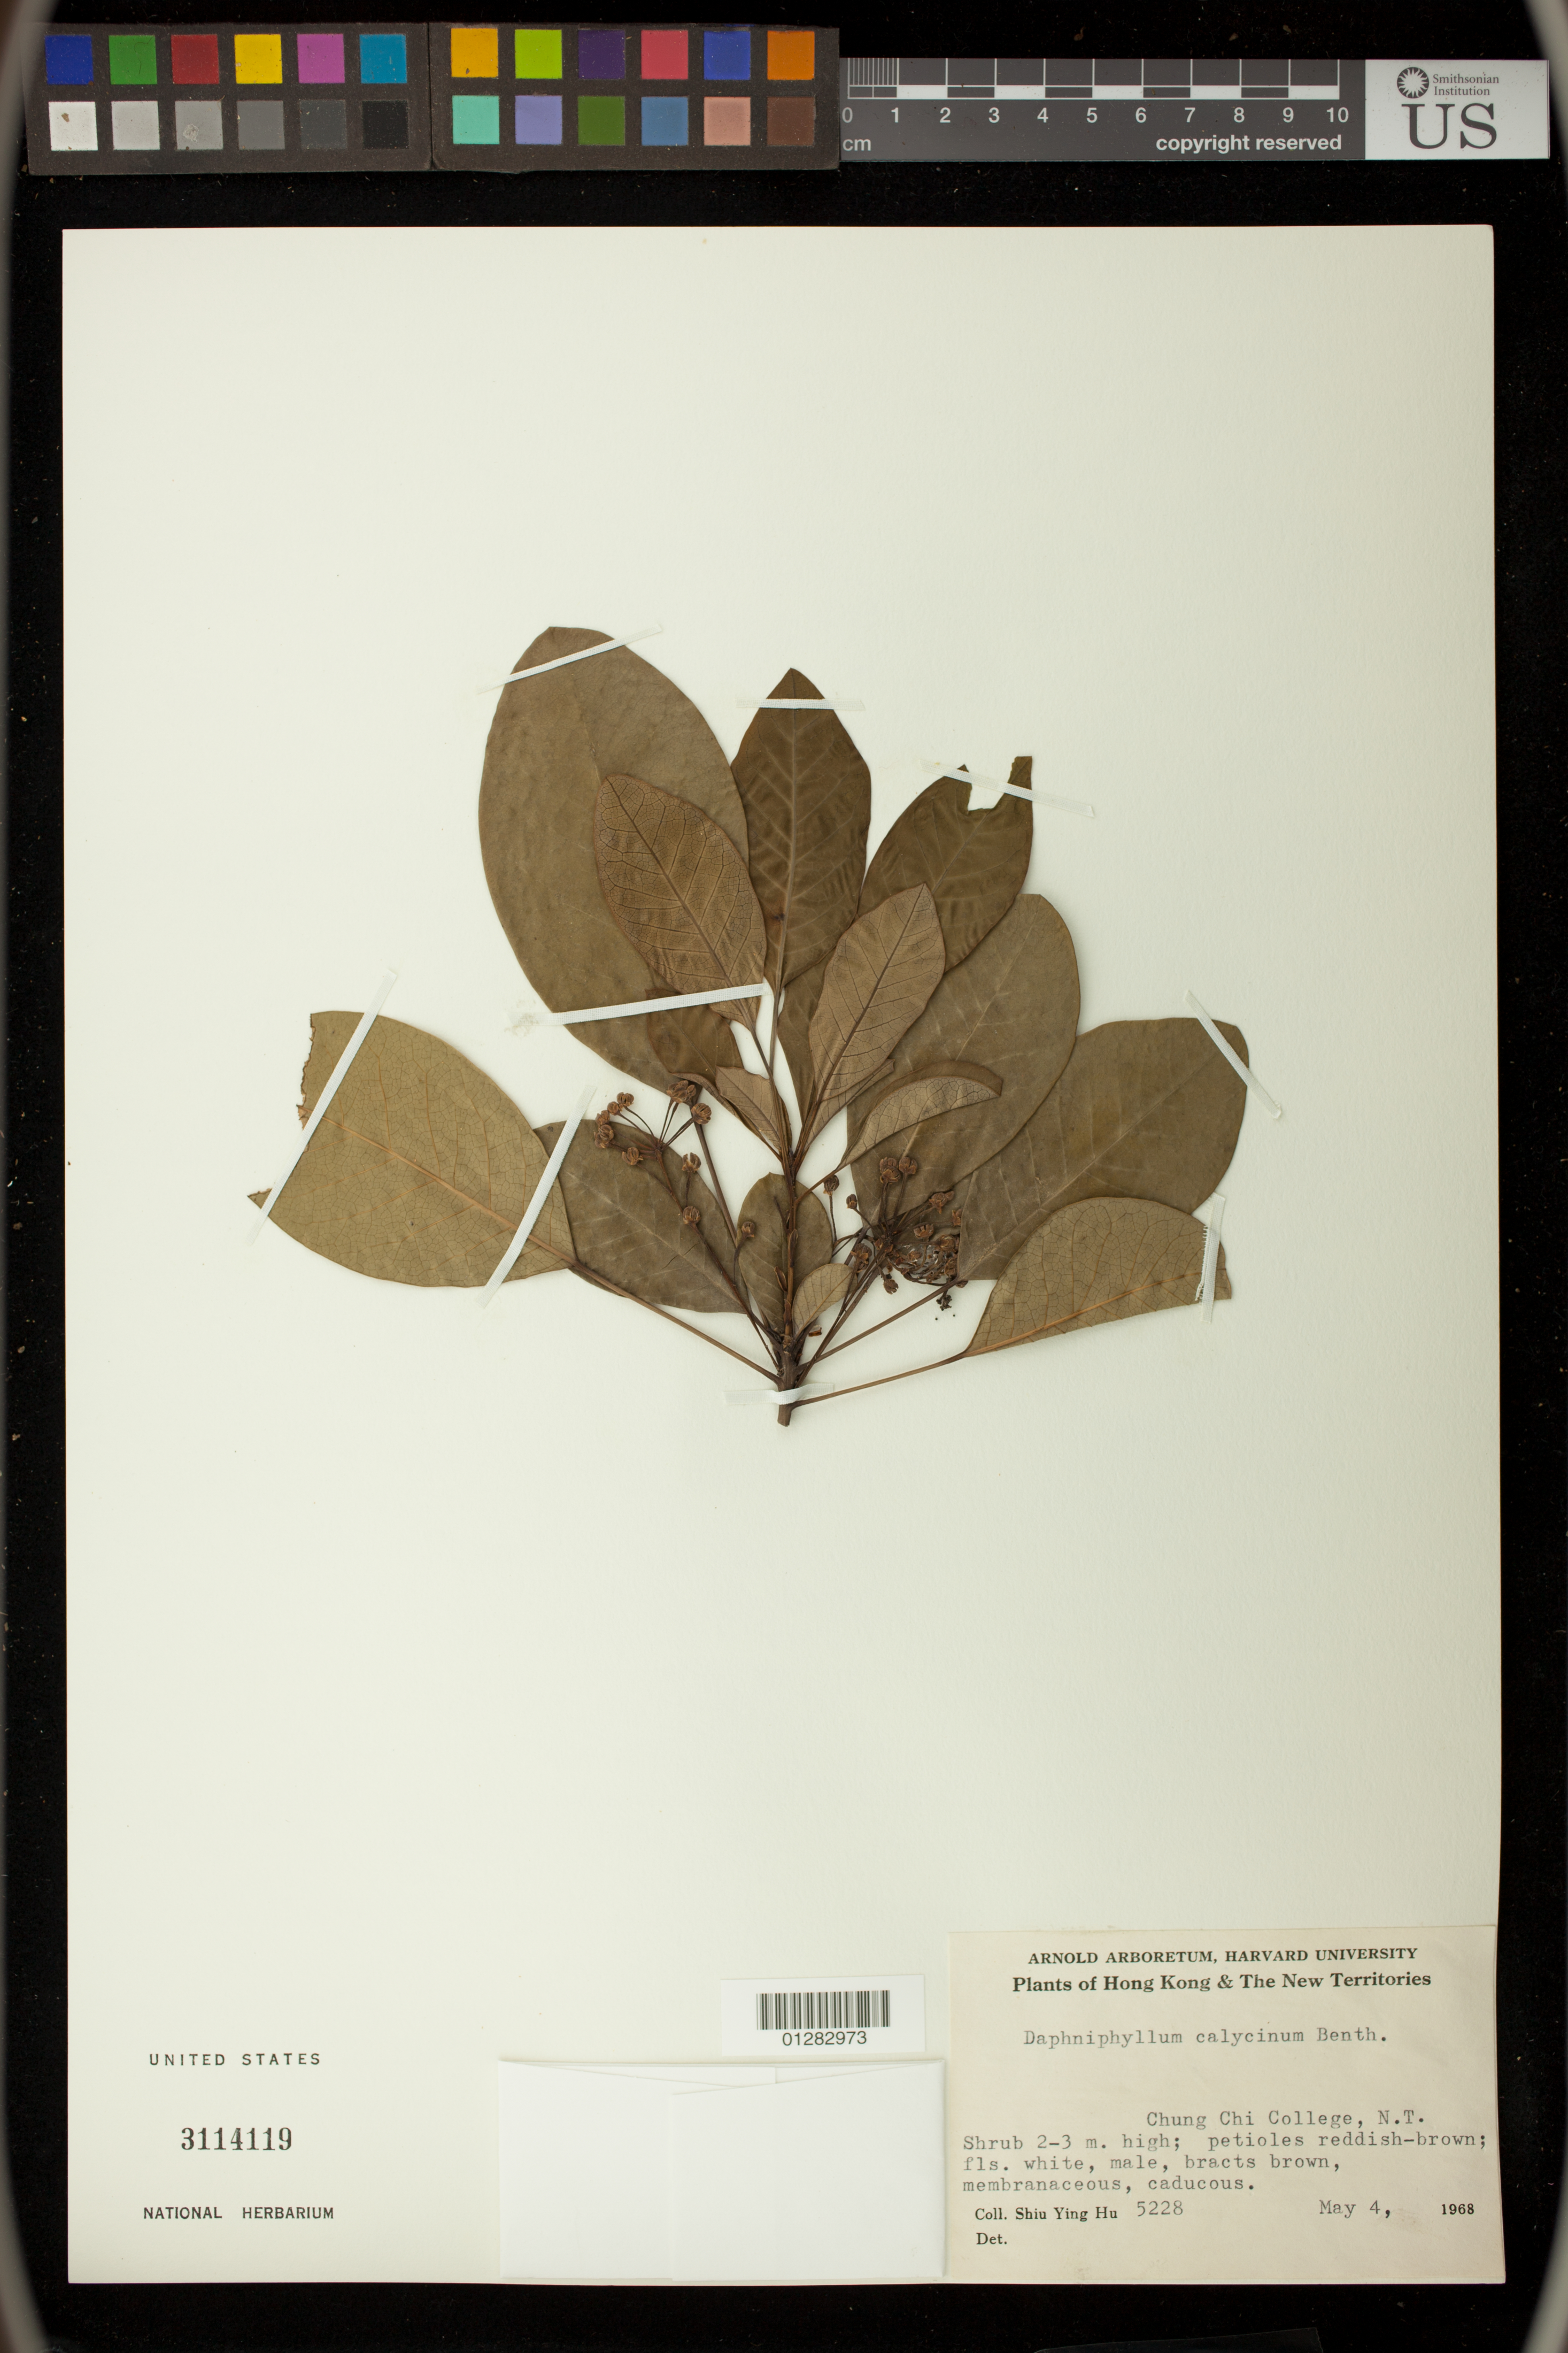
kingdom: Plantae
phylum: Tracheophyta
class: Magnoliopsida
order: Saxifragales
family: Daphniphyllaceae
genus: Daphniphyllum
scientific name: Daphniphyllum calycinum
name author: Benth.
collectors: Y. Shiu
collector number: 5228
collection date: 1968-05-04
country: China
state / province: Hong Kong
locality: Chung Chi College, New Territories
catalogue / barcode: US 3114119